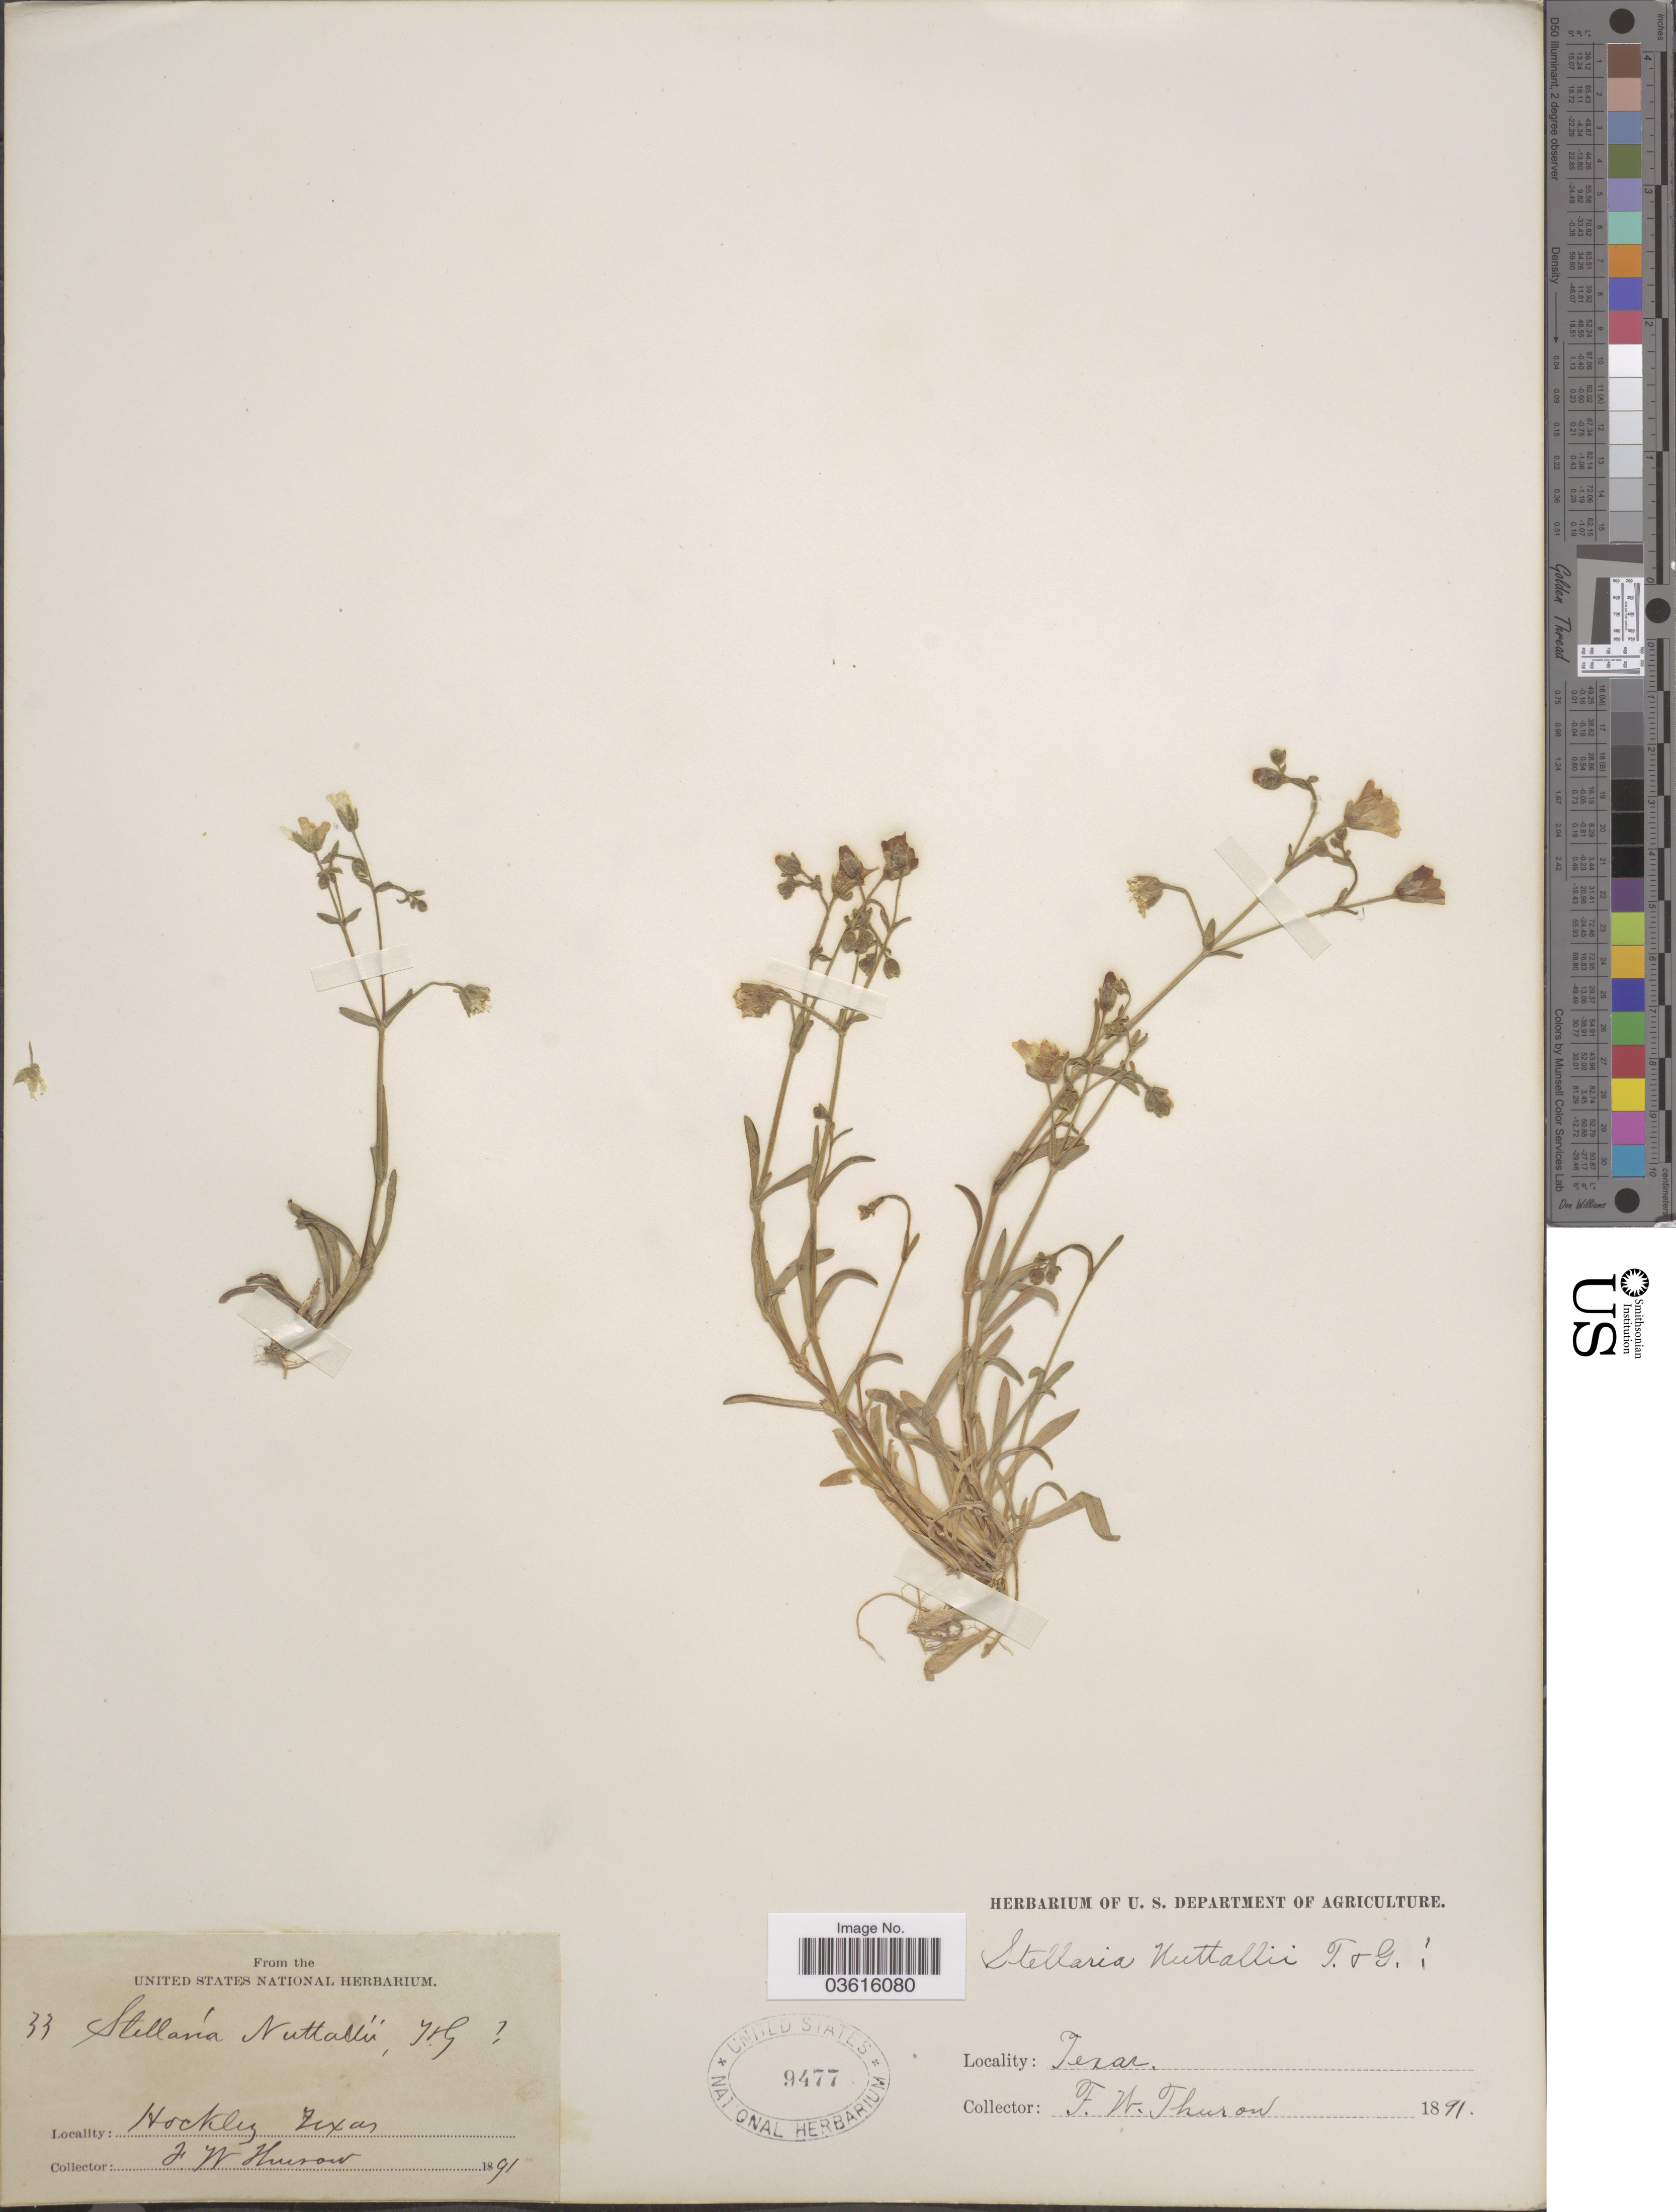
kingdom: Plantae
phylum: Tracheophyta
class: Magnoliopsida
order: Caryophyllales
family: Caryophyllaceae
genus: Minuartia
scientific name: Minuartia drummondii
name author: (Shinners) McNeill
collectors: F. Thuron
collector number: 33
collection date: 1891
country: United States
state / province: Texas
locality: Hockley.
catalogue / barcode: US 9477